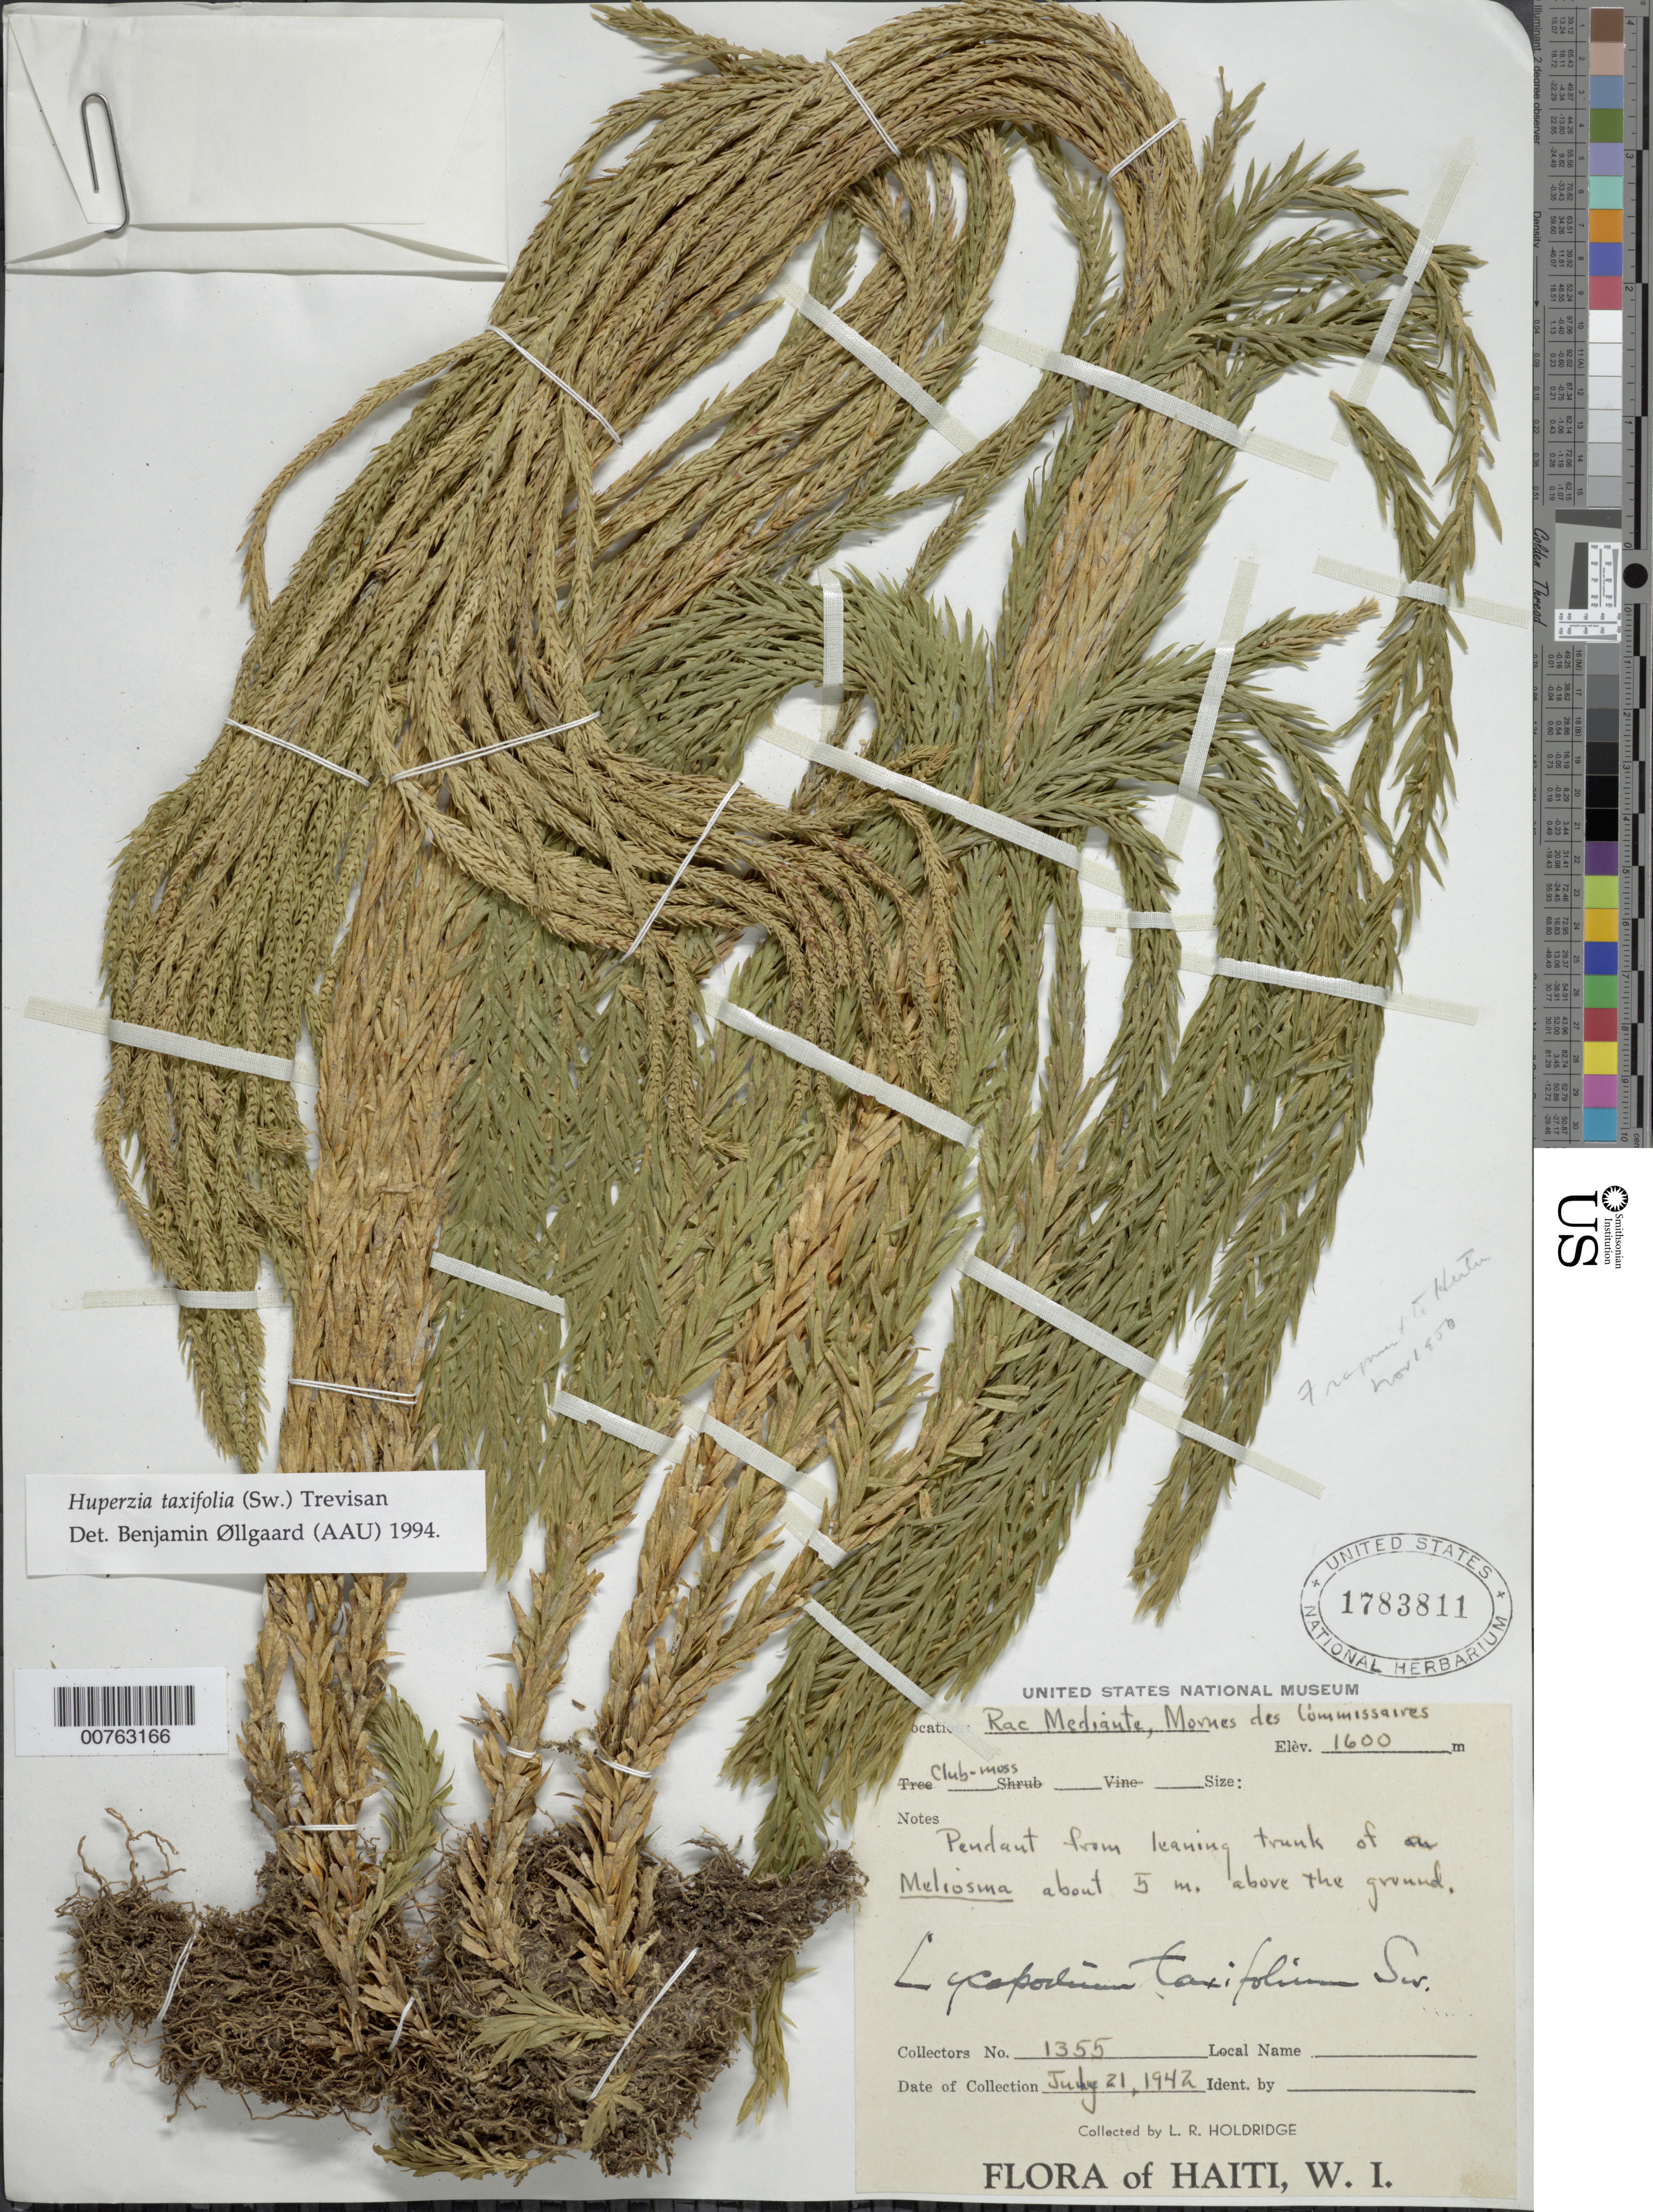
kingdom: Plantae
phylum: Tracheophyta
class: Lycopodiopsida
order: Lycopodiales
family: Lycopodiaceae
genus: Phlegmariurus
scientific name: Phlegmariurus taxifolius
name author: (Sw.) Á. Löve & D. Löve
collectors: L. Holdridge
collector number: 1355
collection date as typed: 21 Jul 1942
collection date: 1942-07-21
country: Haiti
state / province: Ouest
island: Hispaniola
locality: Rac Mediante, Mornes des Commissaires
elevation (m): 1600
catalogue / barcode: US 1783811